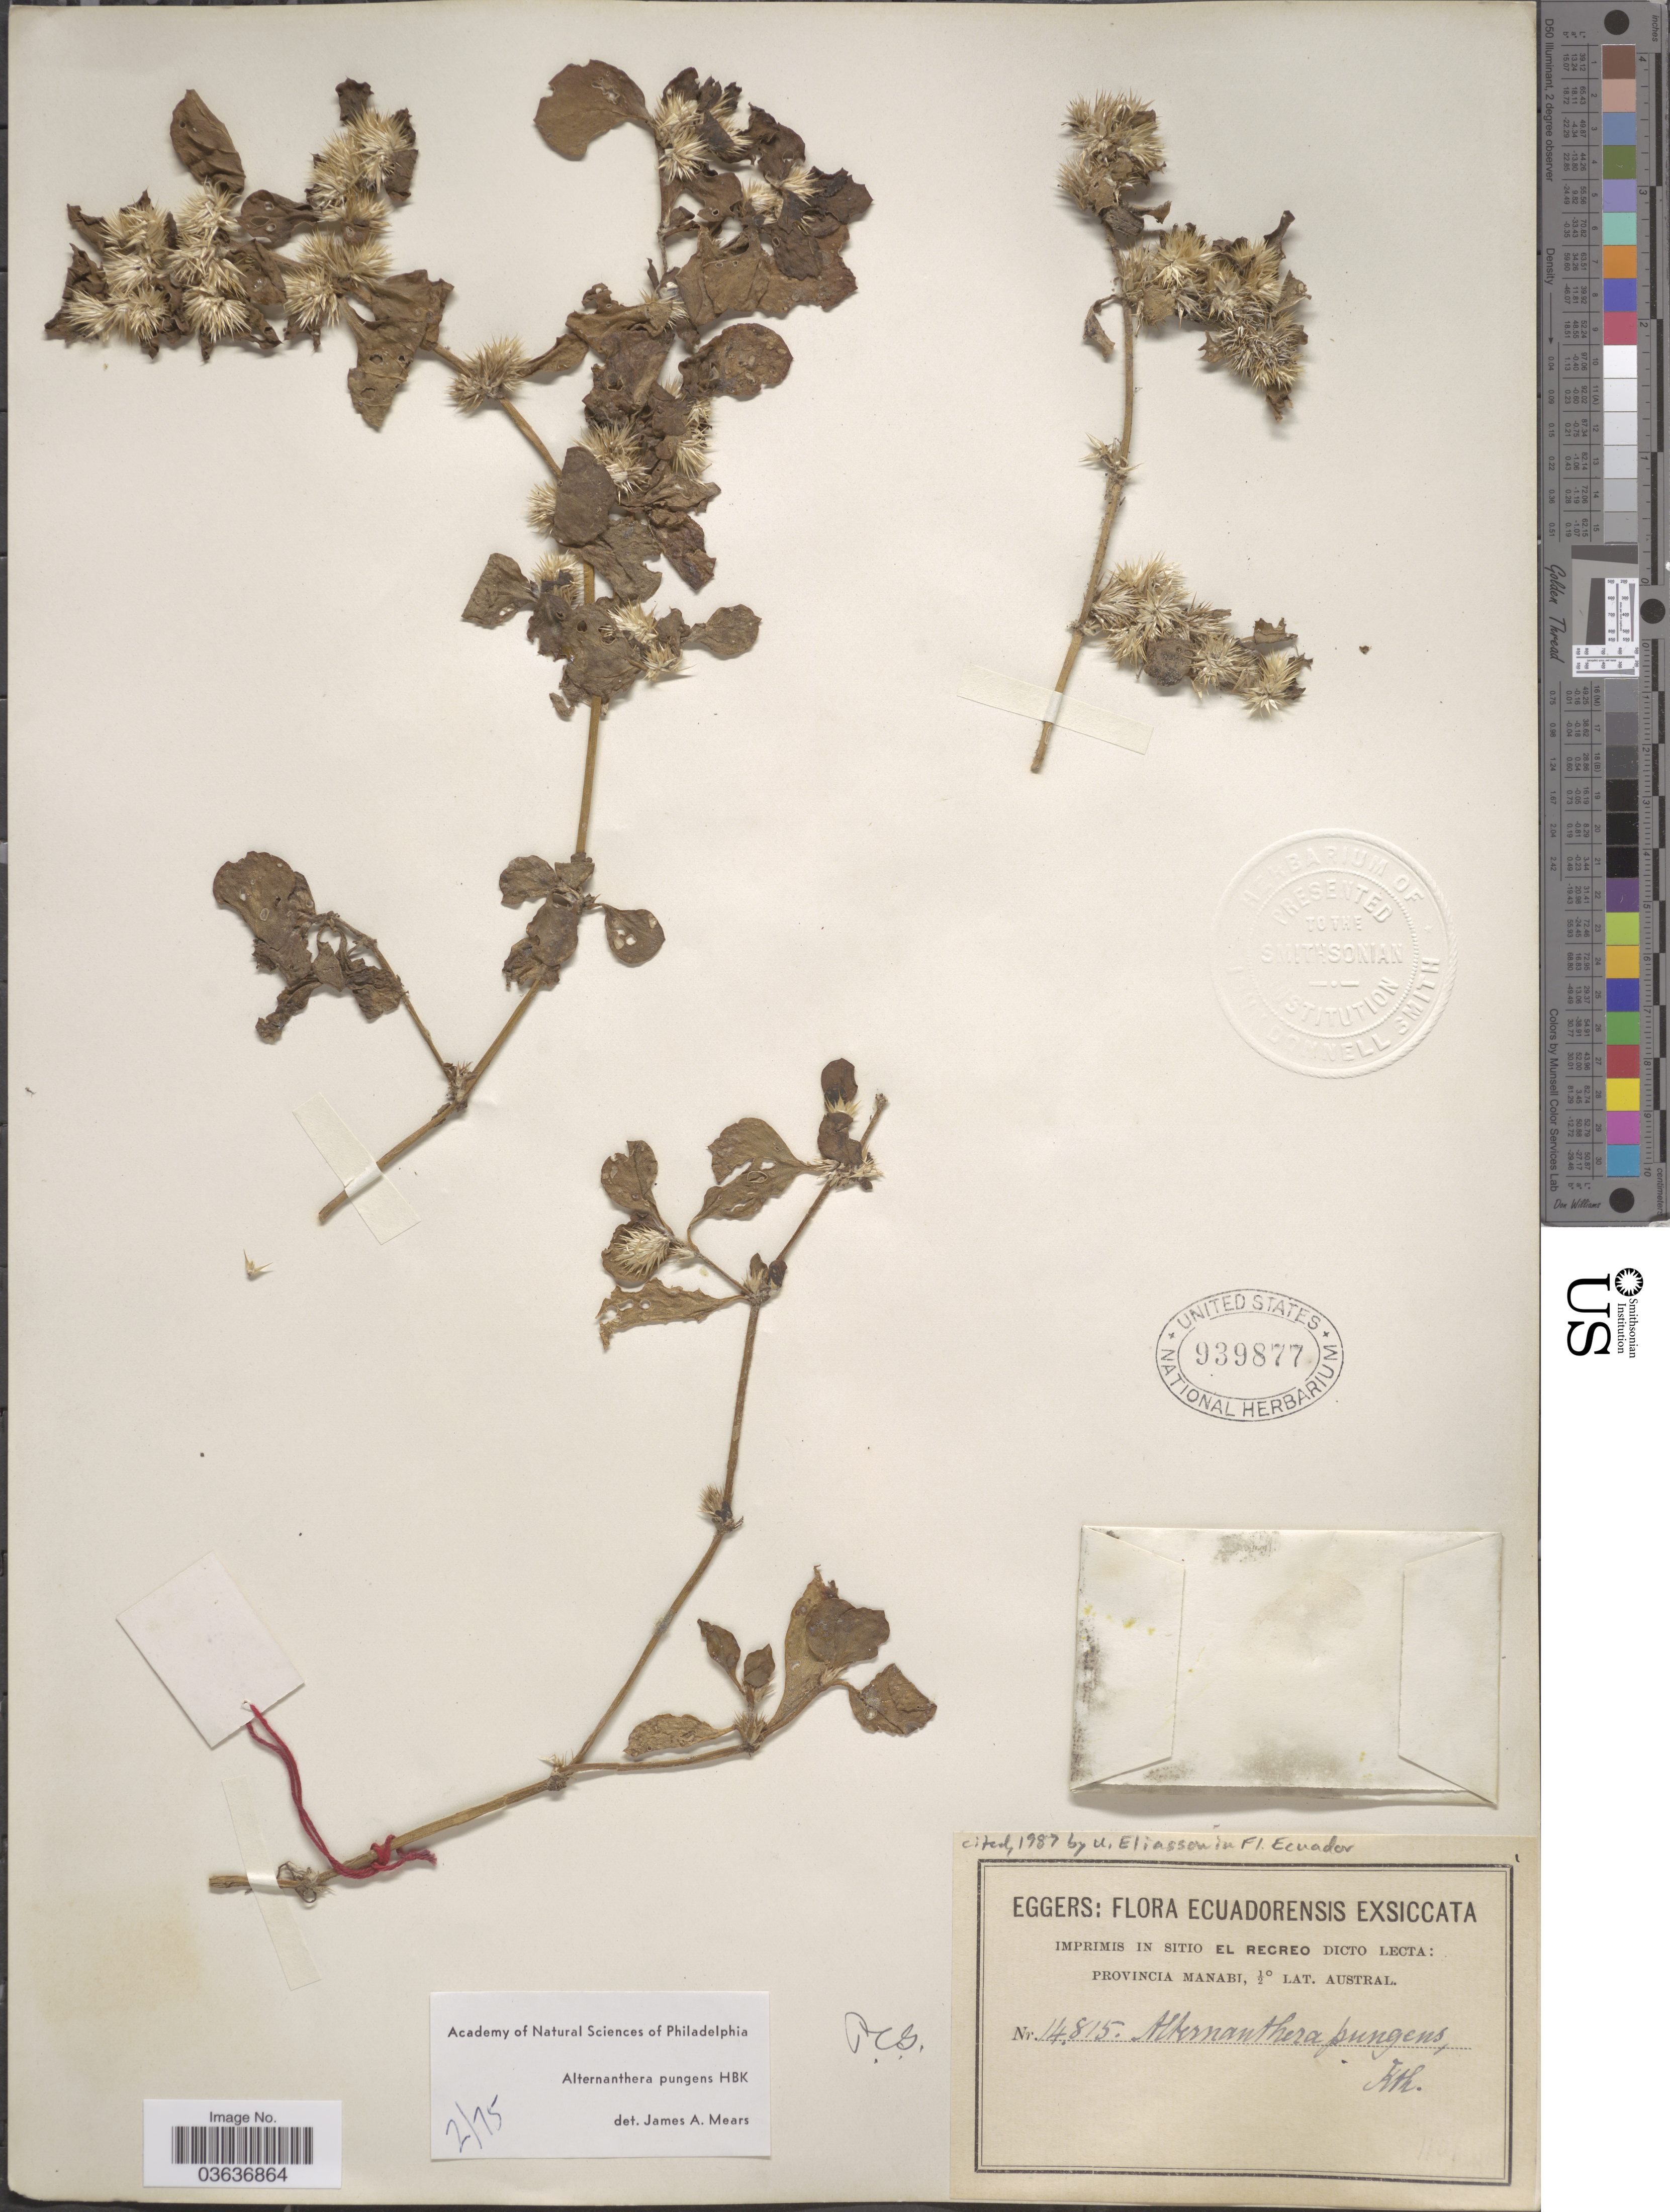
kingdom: Plantae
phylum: Tracheophyta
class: Magnoliopsida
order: Caryophyllales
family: Amaranthaceae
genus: Alternanthera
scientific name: Alternanthera pungens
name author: Kunth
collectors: -. Eggers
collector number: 14815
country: Ecuador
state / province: Manabí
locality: Imprimis in sitio El Recreo.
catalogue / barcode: US 939877